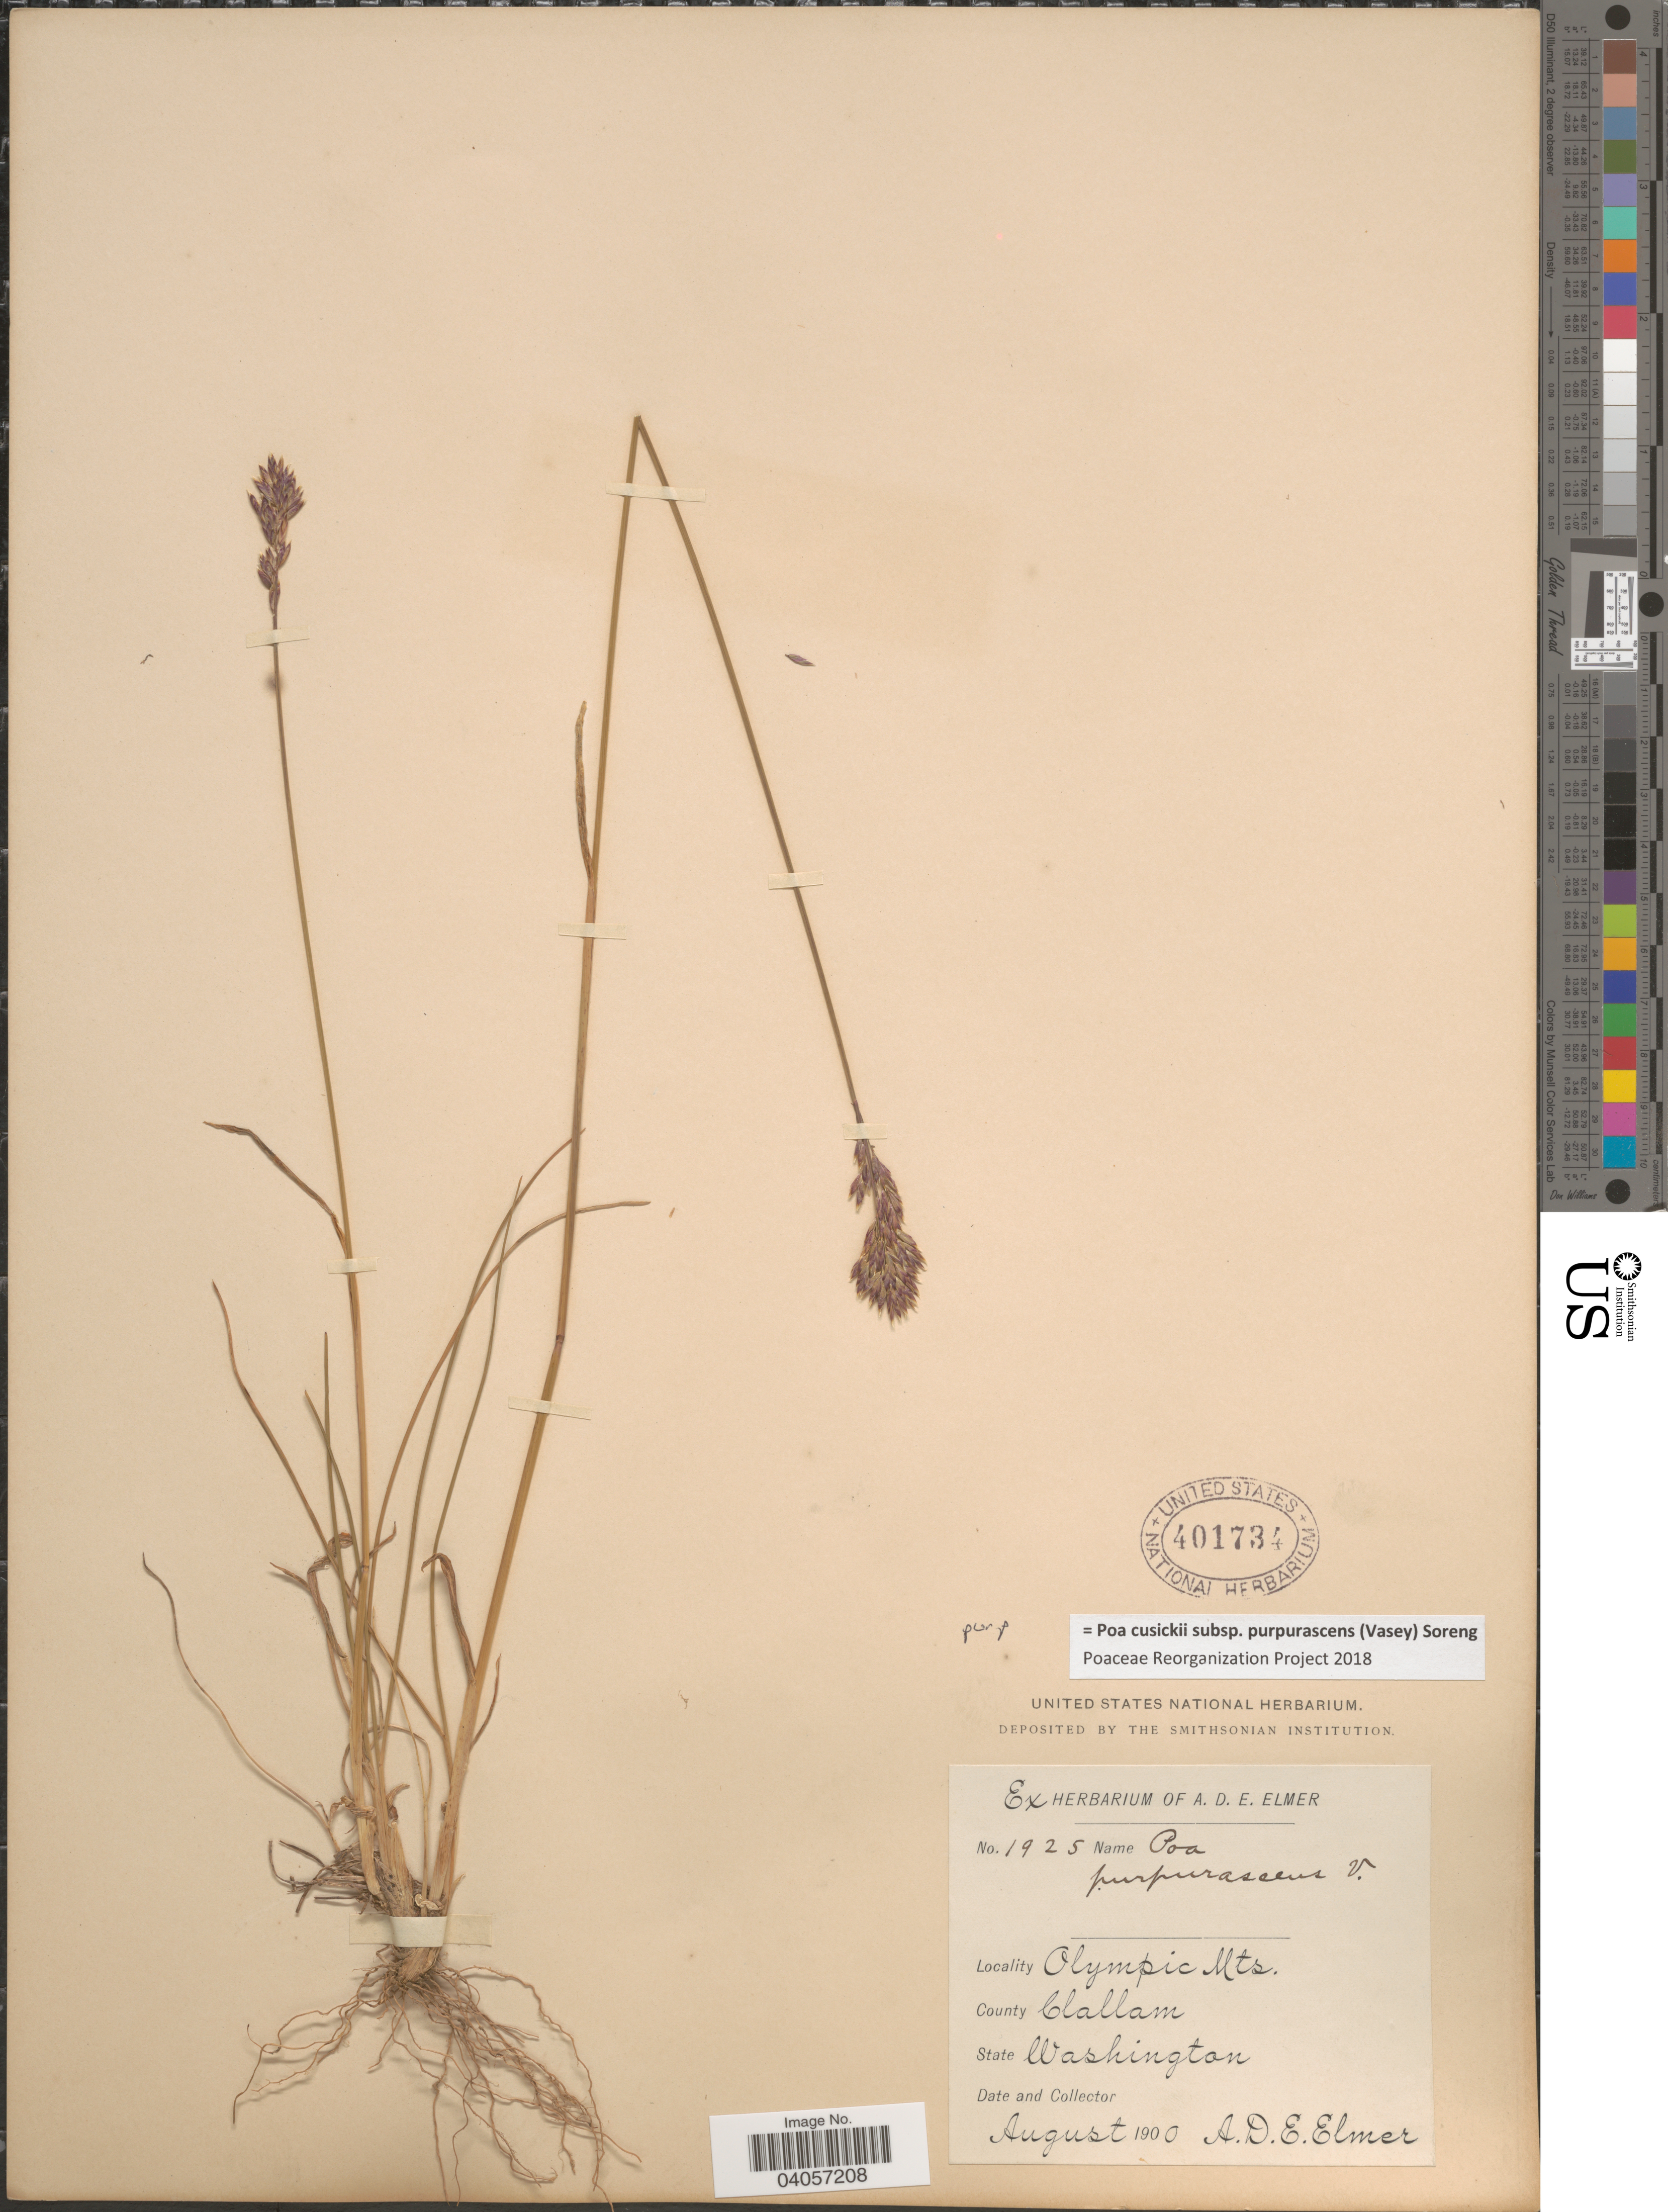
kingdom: Plantae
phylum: Tracheophyta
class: Liliopsida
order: Poales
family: Poaceae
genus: Poa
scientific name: Poa cusickii subsp. purpurascens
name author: (Vasey) Soreng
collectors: A. D. E. Elmer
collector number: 1925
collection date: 1900-08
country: United States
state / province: Washington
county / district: Clallam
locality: Olympic Mts. County Clallam.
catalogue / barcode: US 401734